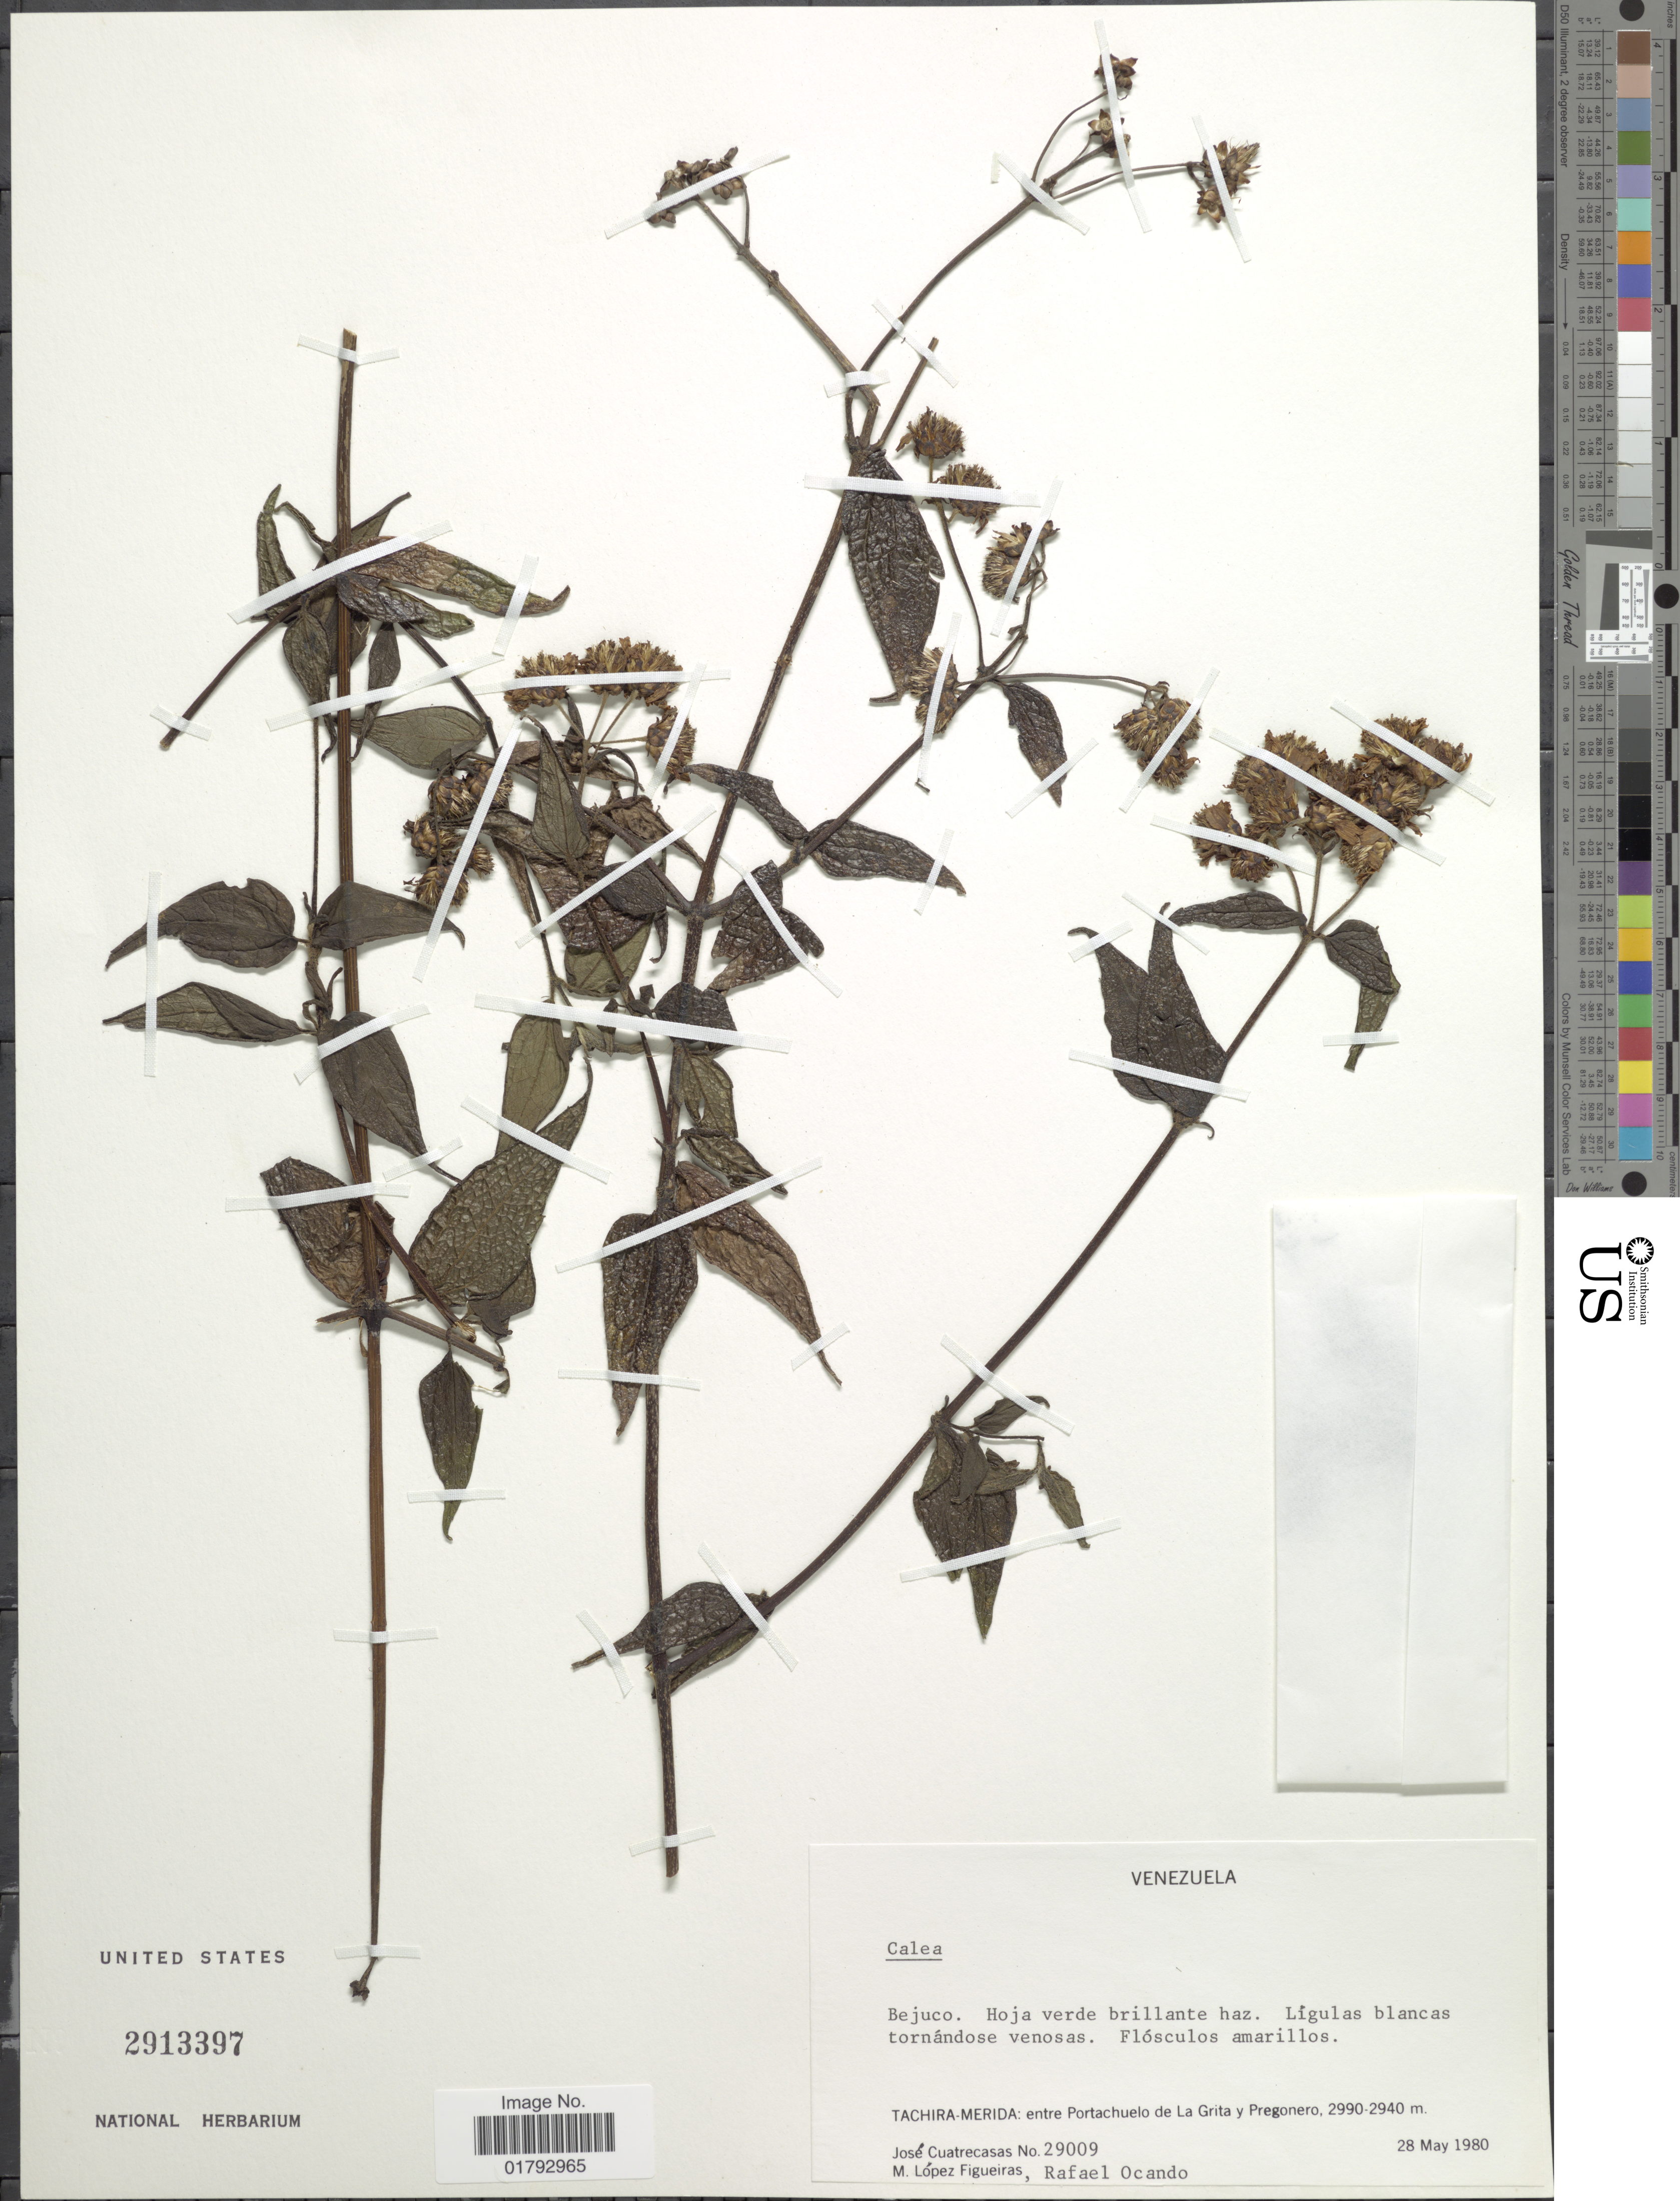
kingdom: Plantae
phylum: Tracheophyta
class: Magnoliopsida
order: Asterales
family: Asteraceae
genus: Alloispermum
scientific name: Alloispermum caracasanum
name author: (Kunth) H. Rob.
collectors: J. Cuatrecasas, M. López Figueiras & R. Ocando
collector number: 29009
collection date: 1980-05-28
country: Venezuela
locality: Tachira-Merida: entre Portchuelo de la Grita y Pregonero.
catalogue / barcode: US 2913397